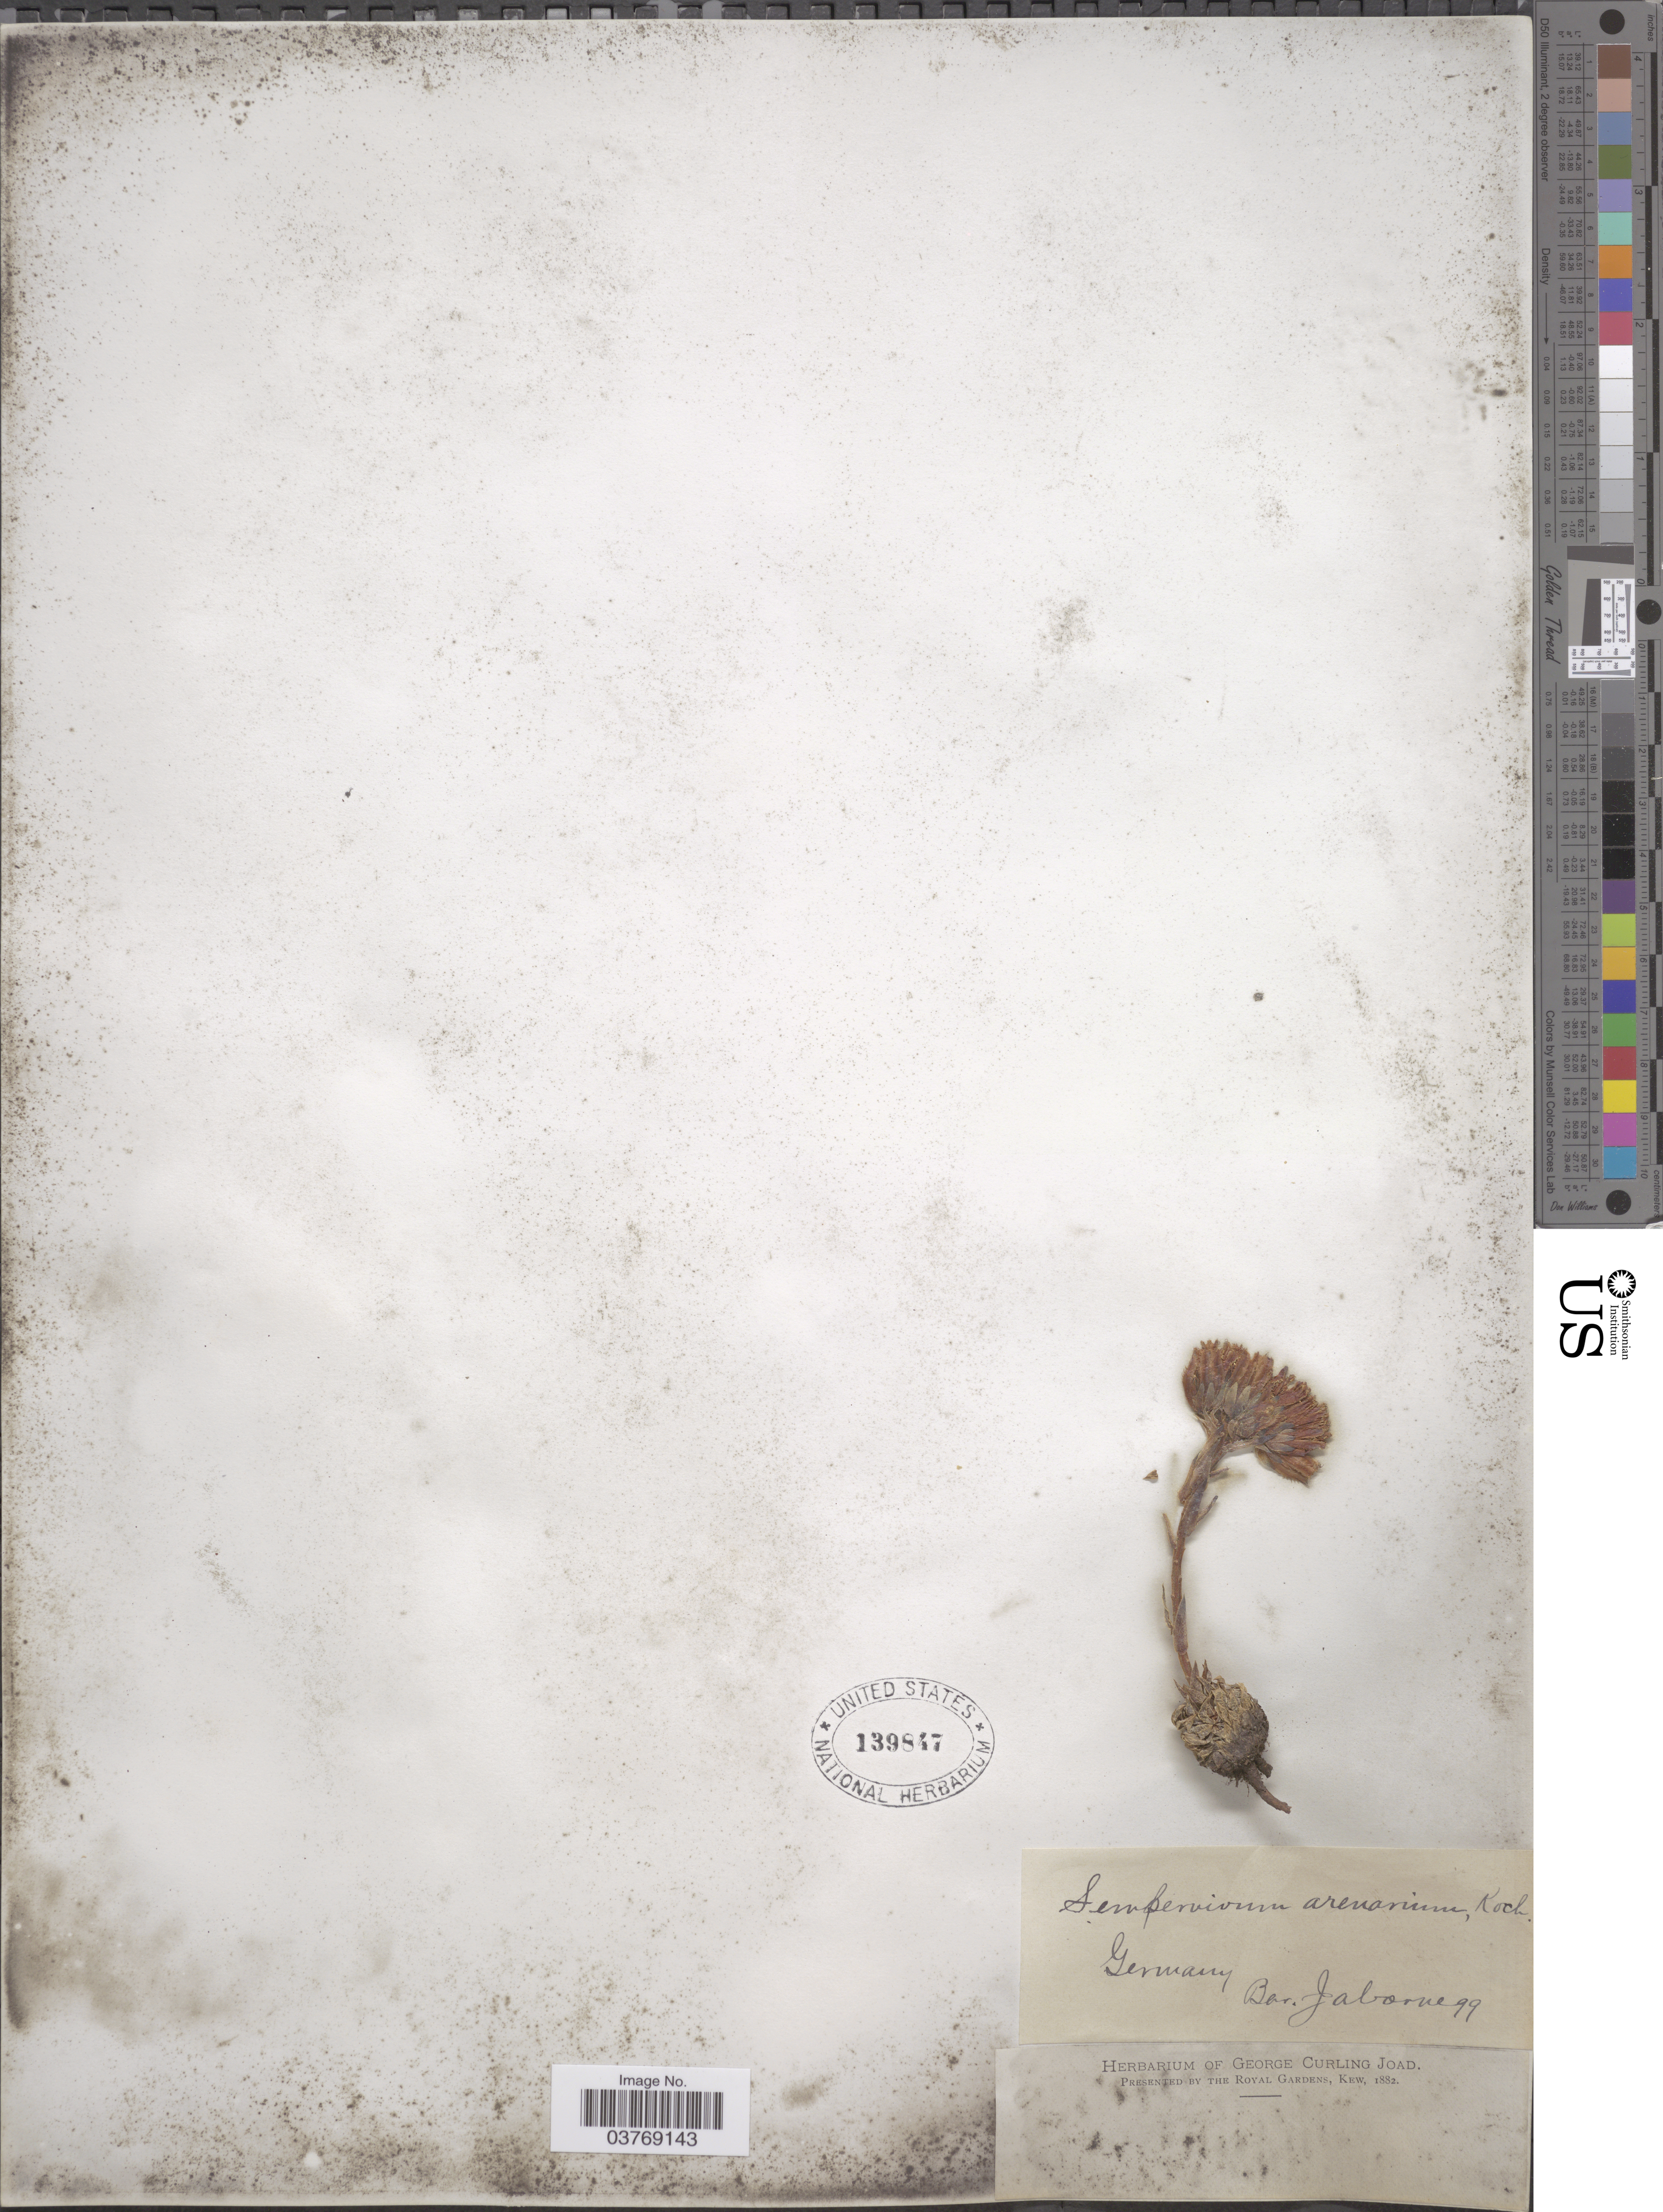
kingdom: Plantae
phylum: Tracheophyta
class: Magnoliopsida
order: Saxifragales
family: Crassulaceae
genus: Sempervivum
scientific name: Sempervivum arenarium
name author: W.D.J. Koch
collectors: B. Jabornegg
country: Germany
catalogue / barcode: US 139847